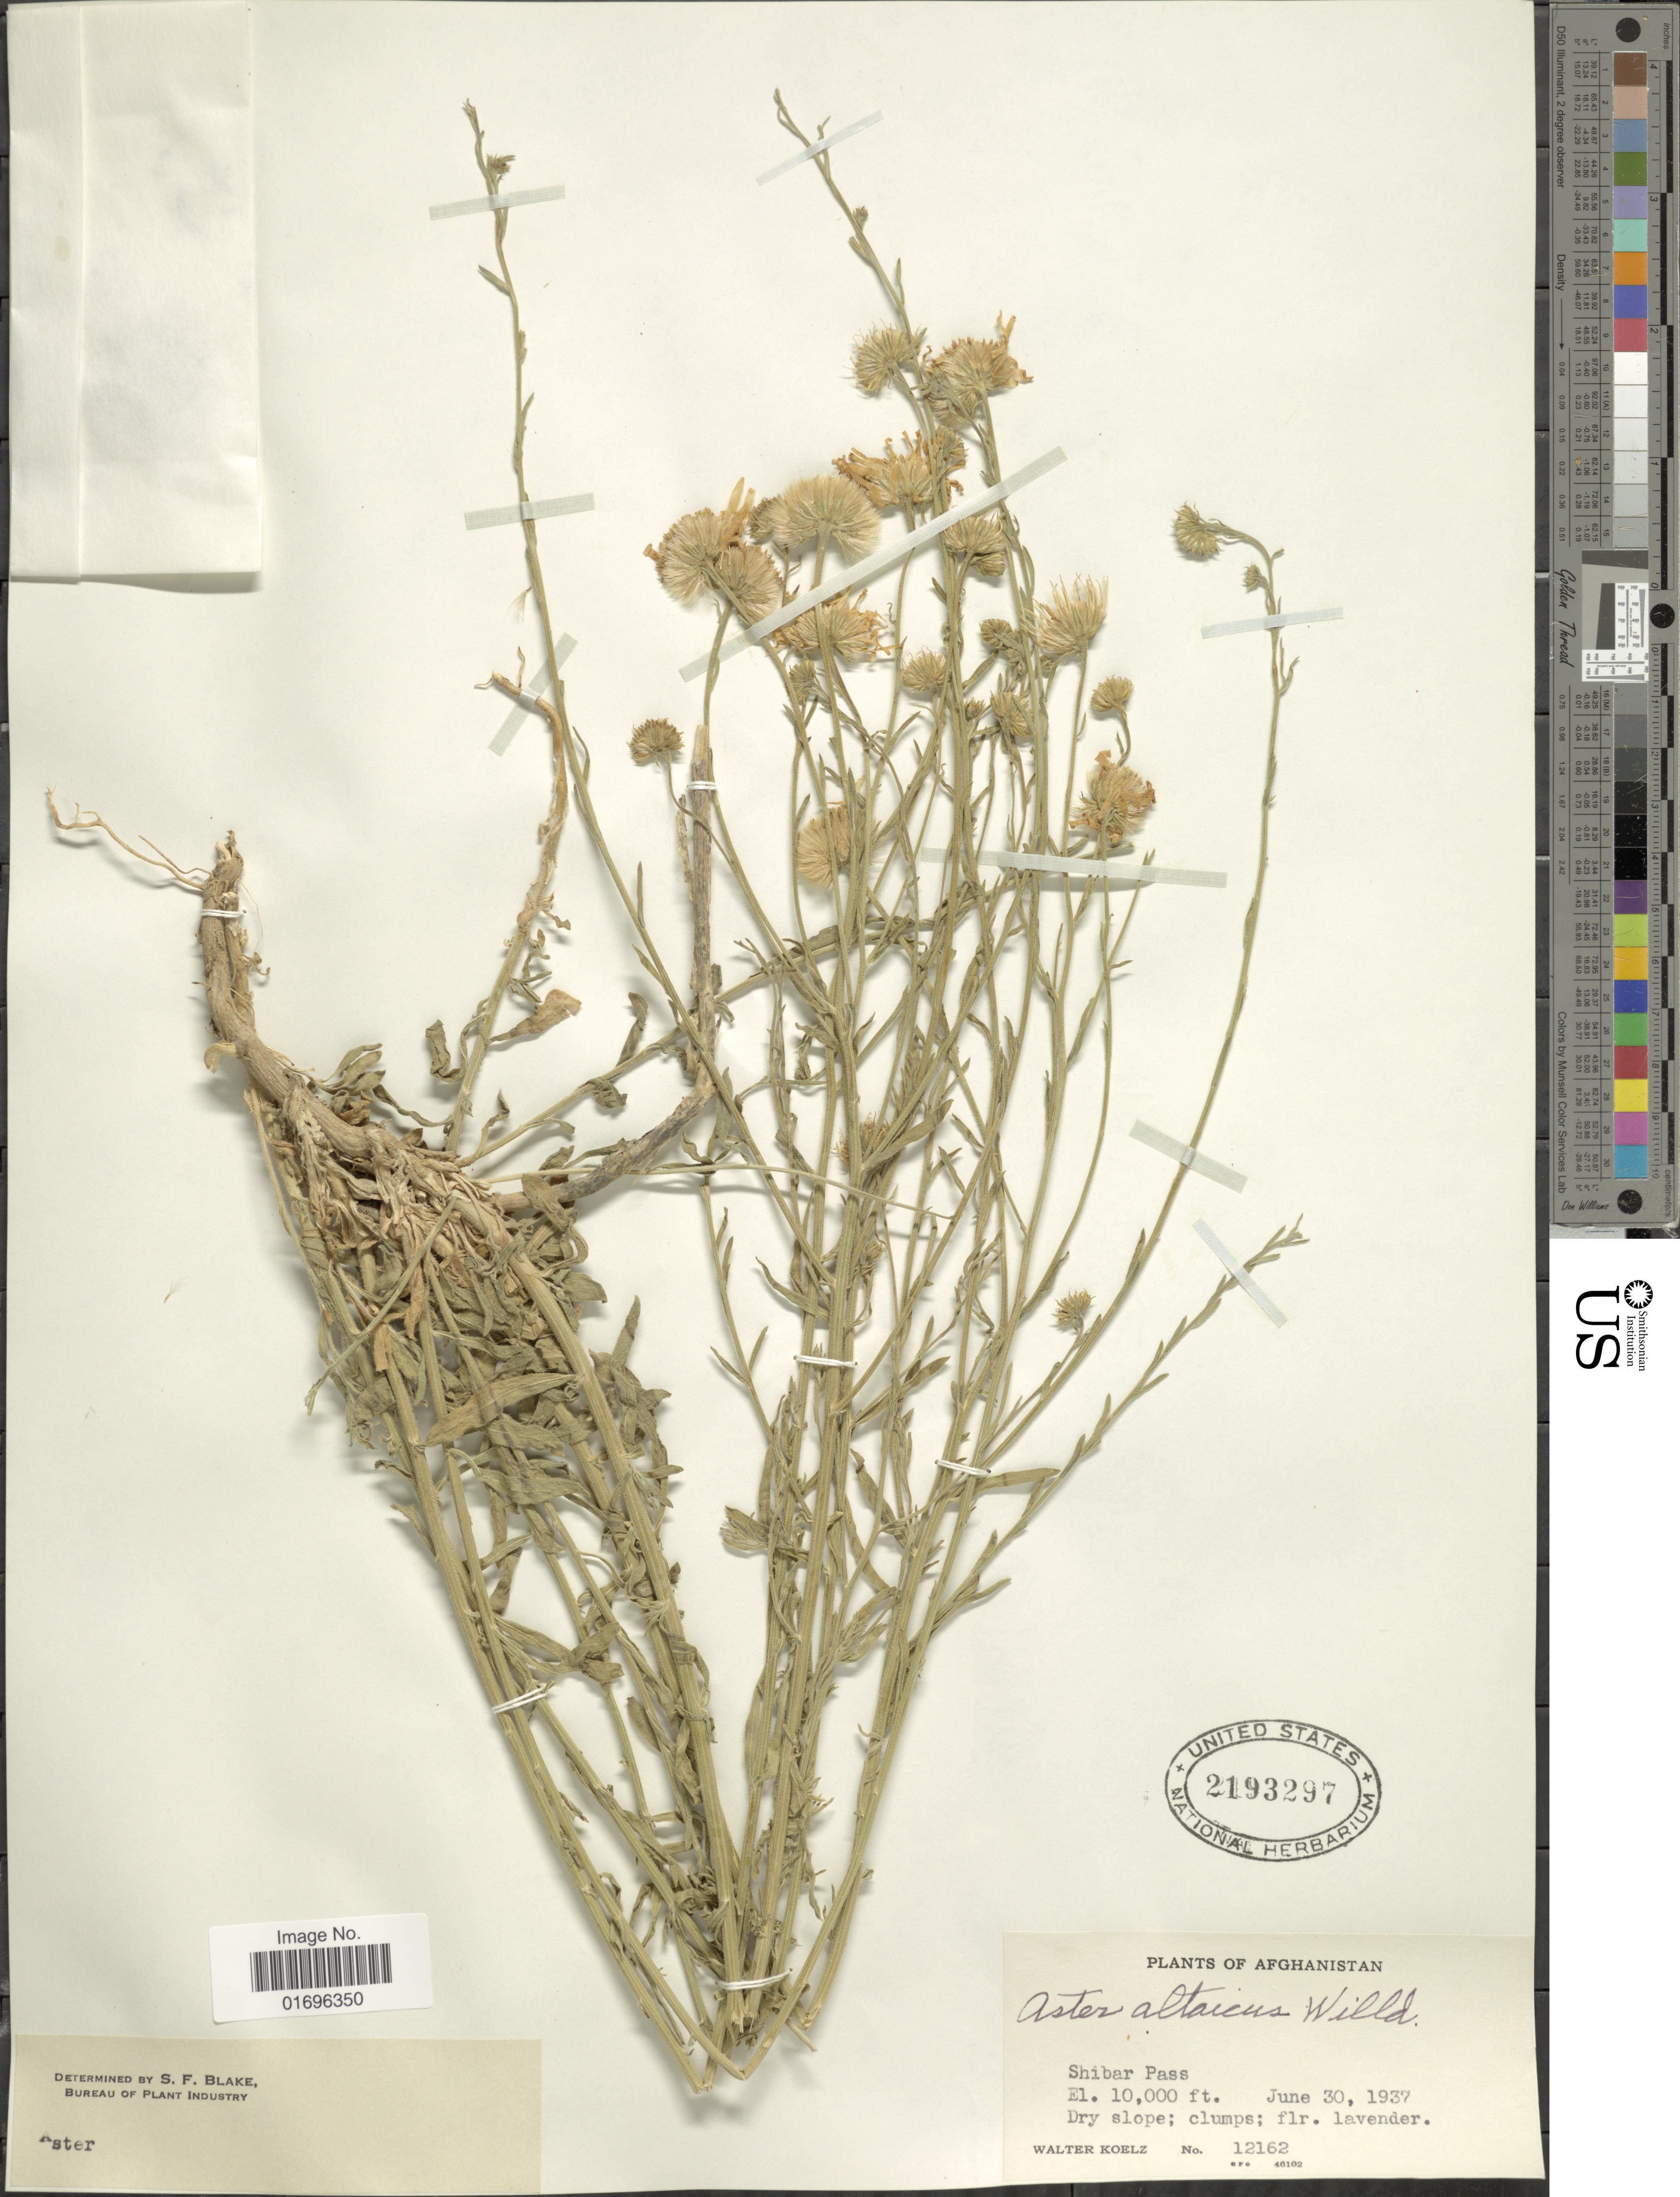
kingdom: Plantae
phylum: Tracheophyta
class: Magnoliopsida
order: Asterales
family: Asteraceae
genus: Aster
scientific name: Aster altaicus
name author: Willd.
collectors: W. N. Koelz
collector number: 12162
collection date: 1937-06-30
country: Afghanistan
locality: Shibar Pass.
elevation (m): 3048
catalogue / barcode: US 2193297